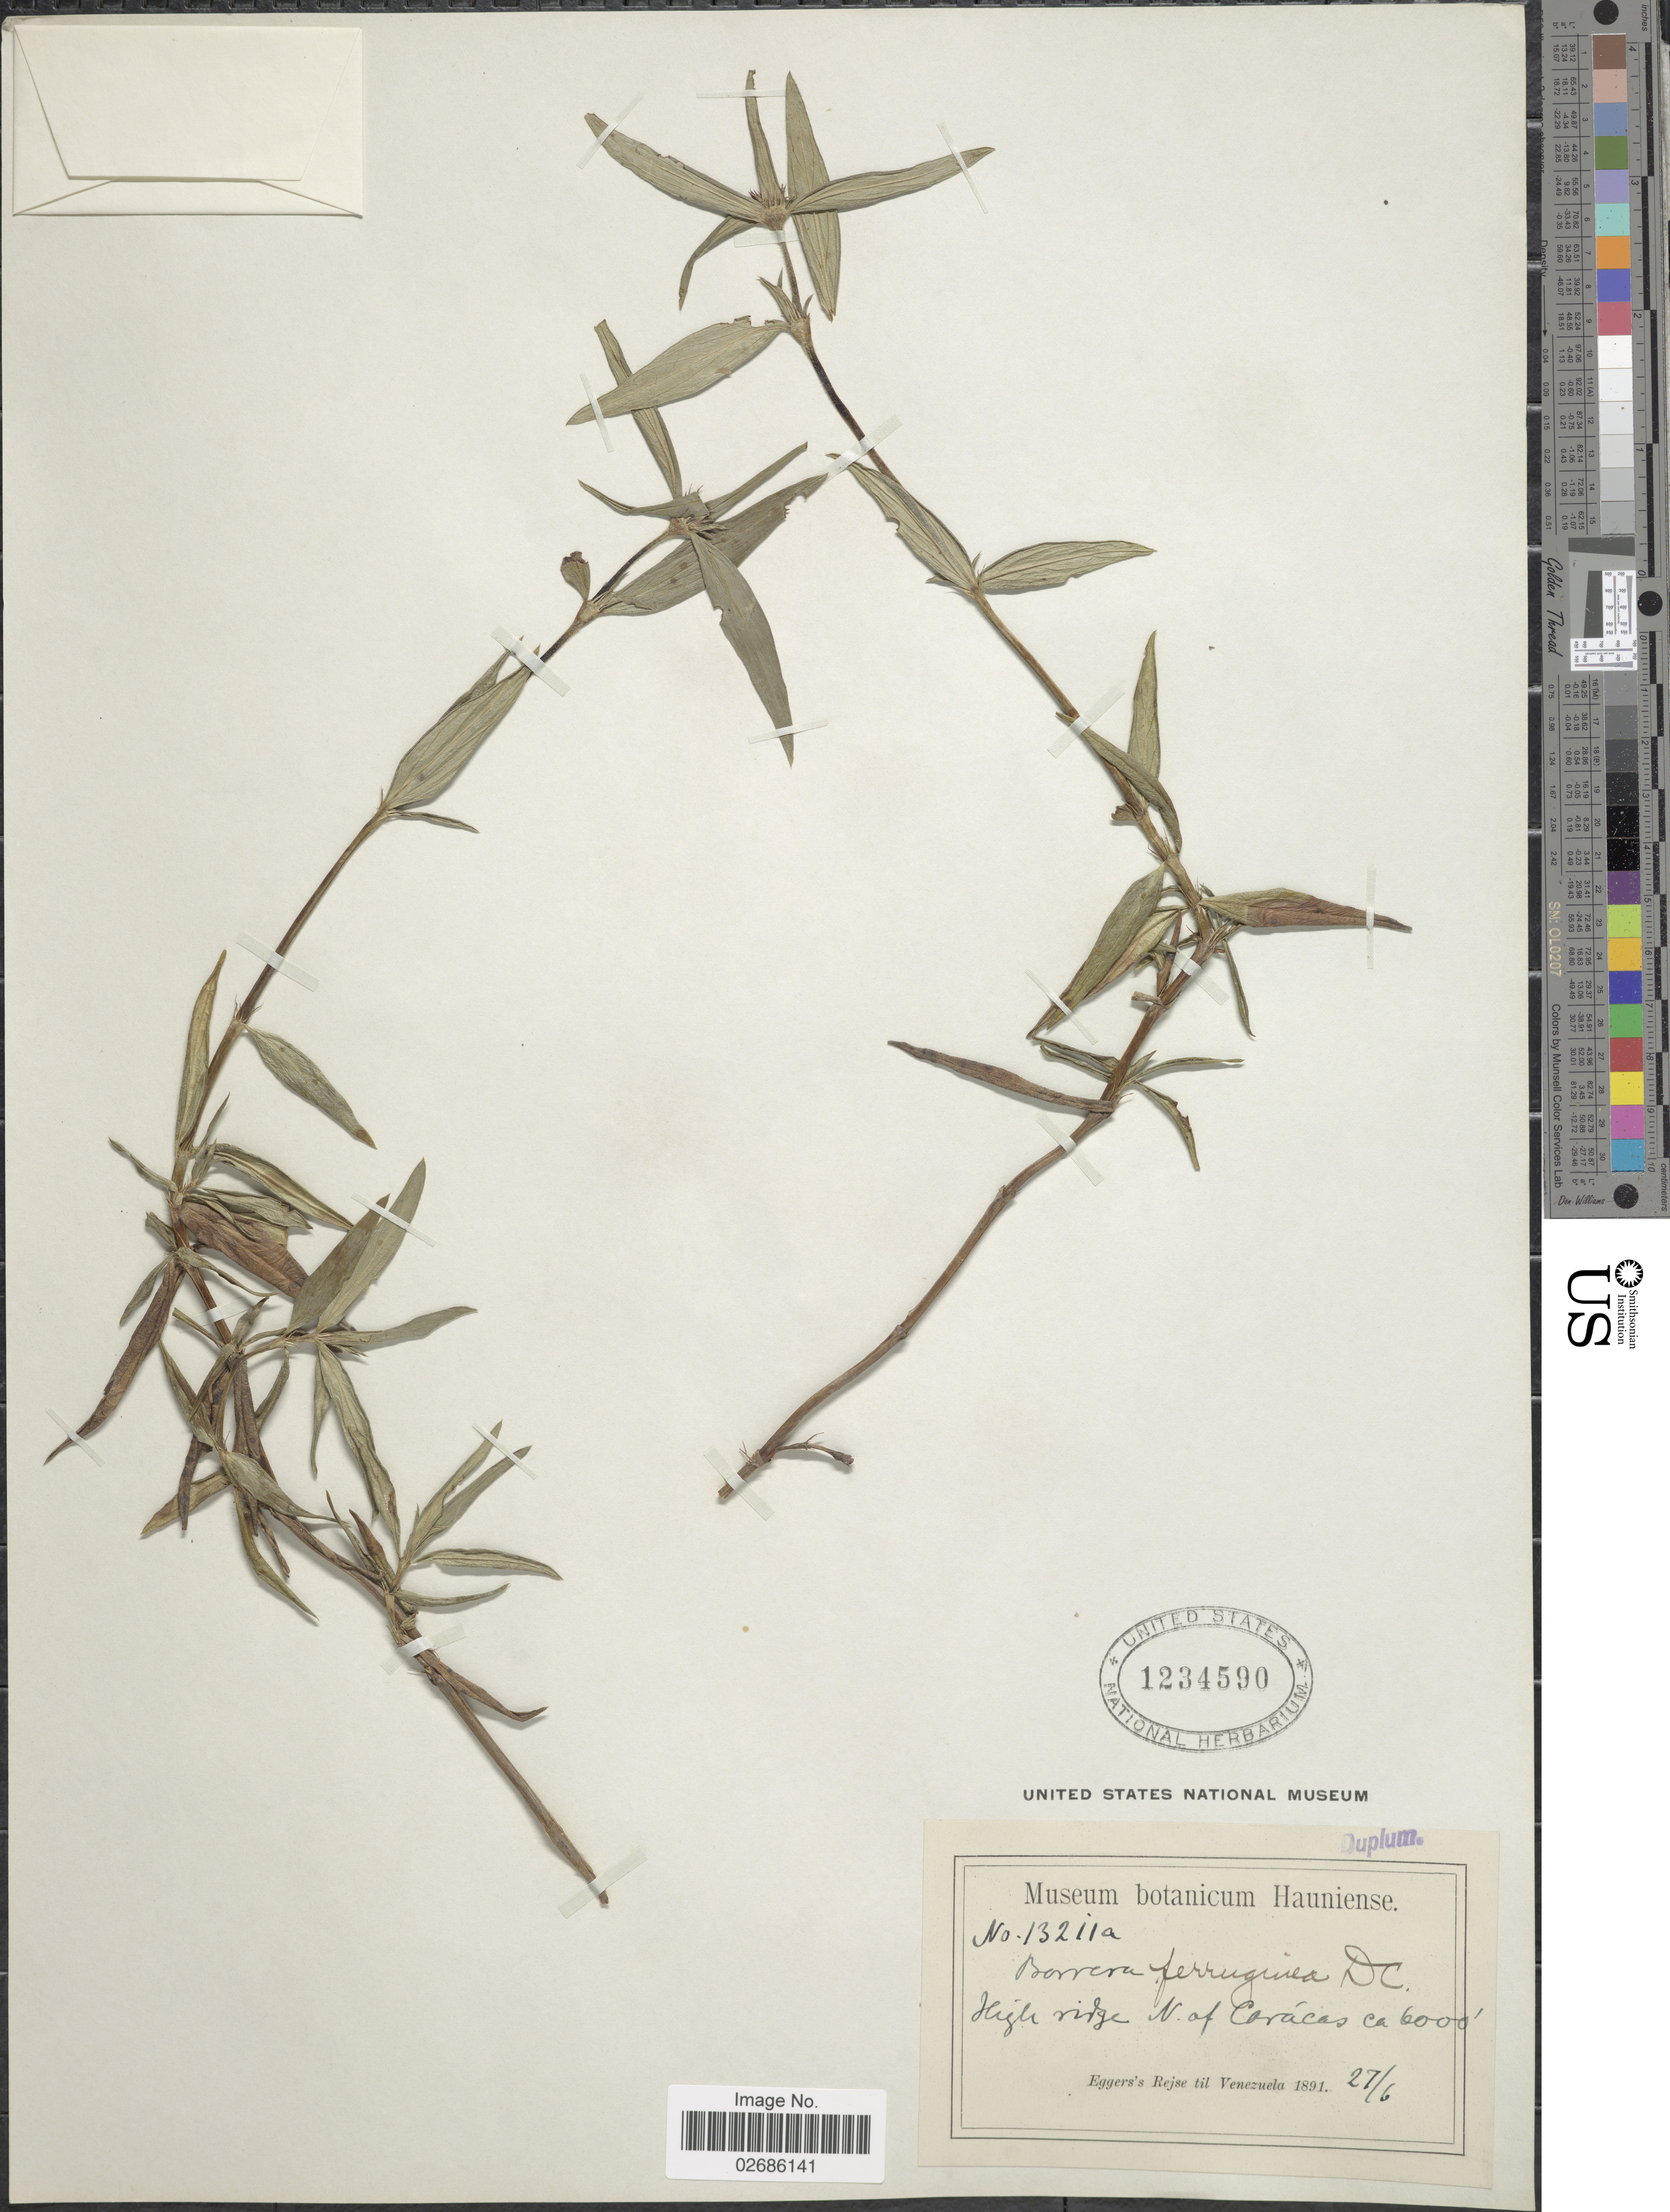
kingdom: Plantae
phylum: Tracheophyta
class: Magnoliopsida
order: Gentianales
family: Rubiaceae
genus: Borreria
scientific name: Borreria capitata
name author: (Ruiz & Pav.) DC.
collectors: -. Eggers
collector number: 13211a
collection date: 1891-06-27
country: Venezuela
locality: N. of Carácas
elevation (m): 1829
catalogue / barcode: US 1234590